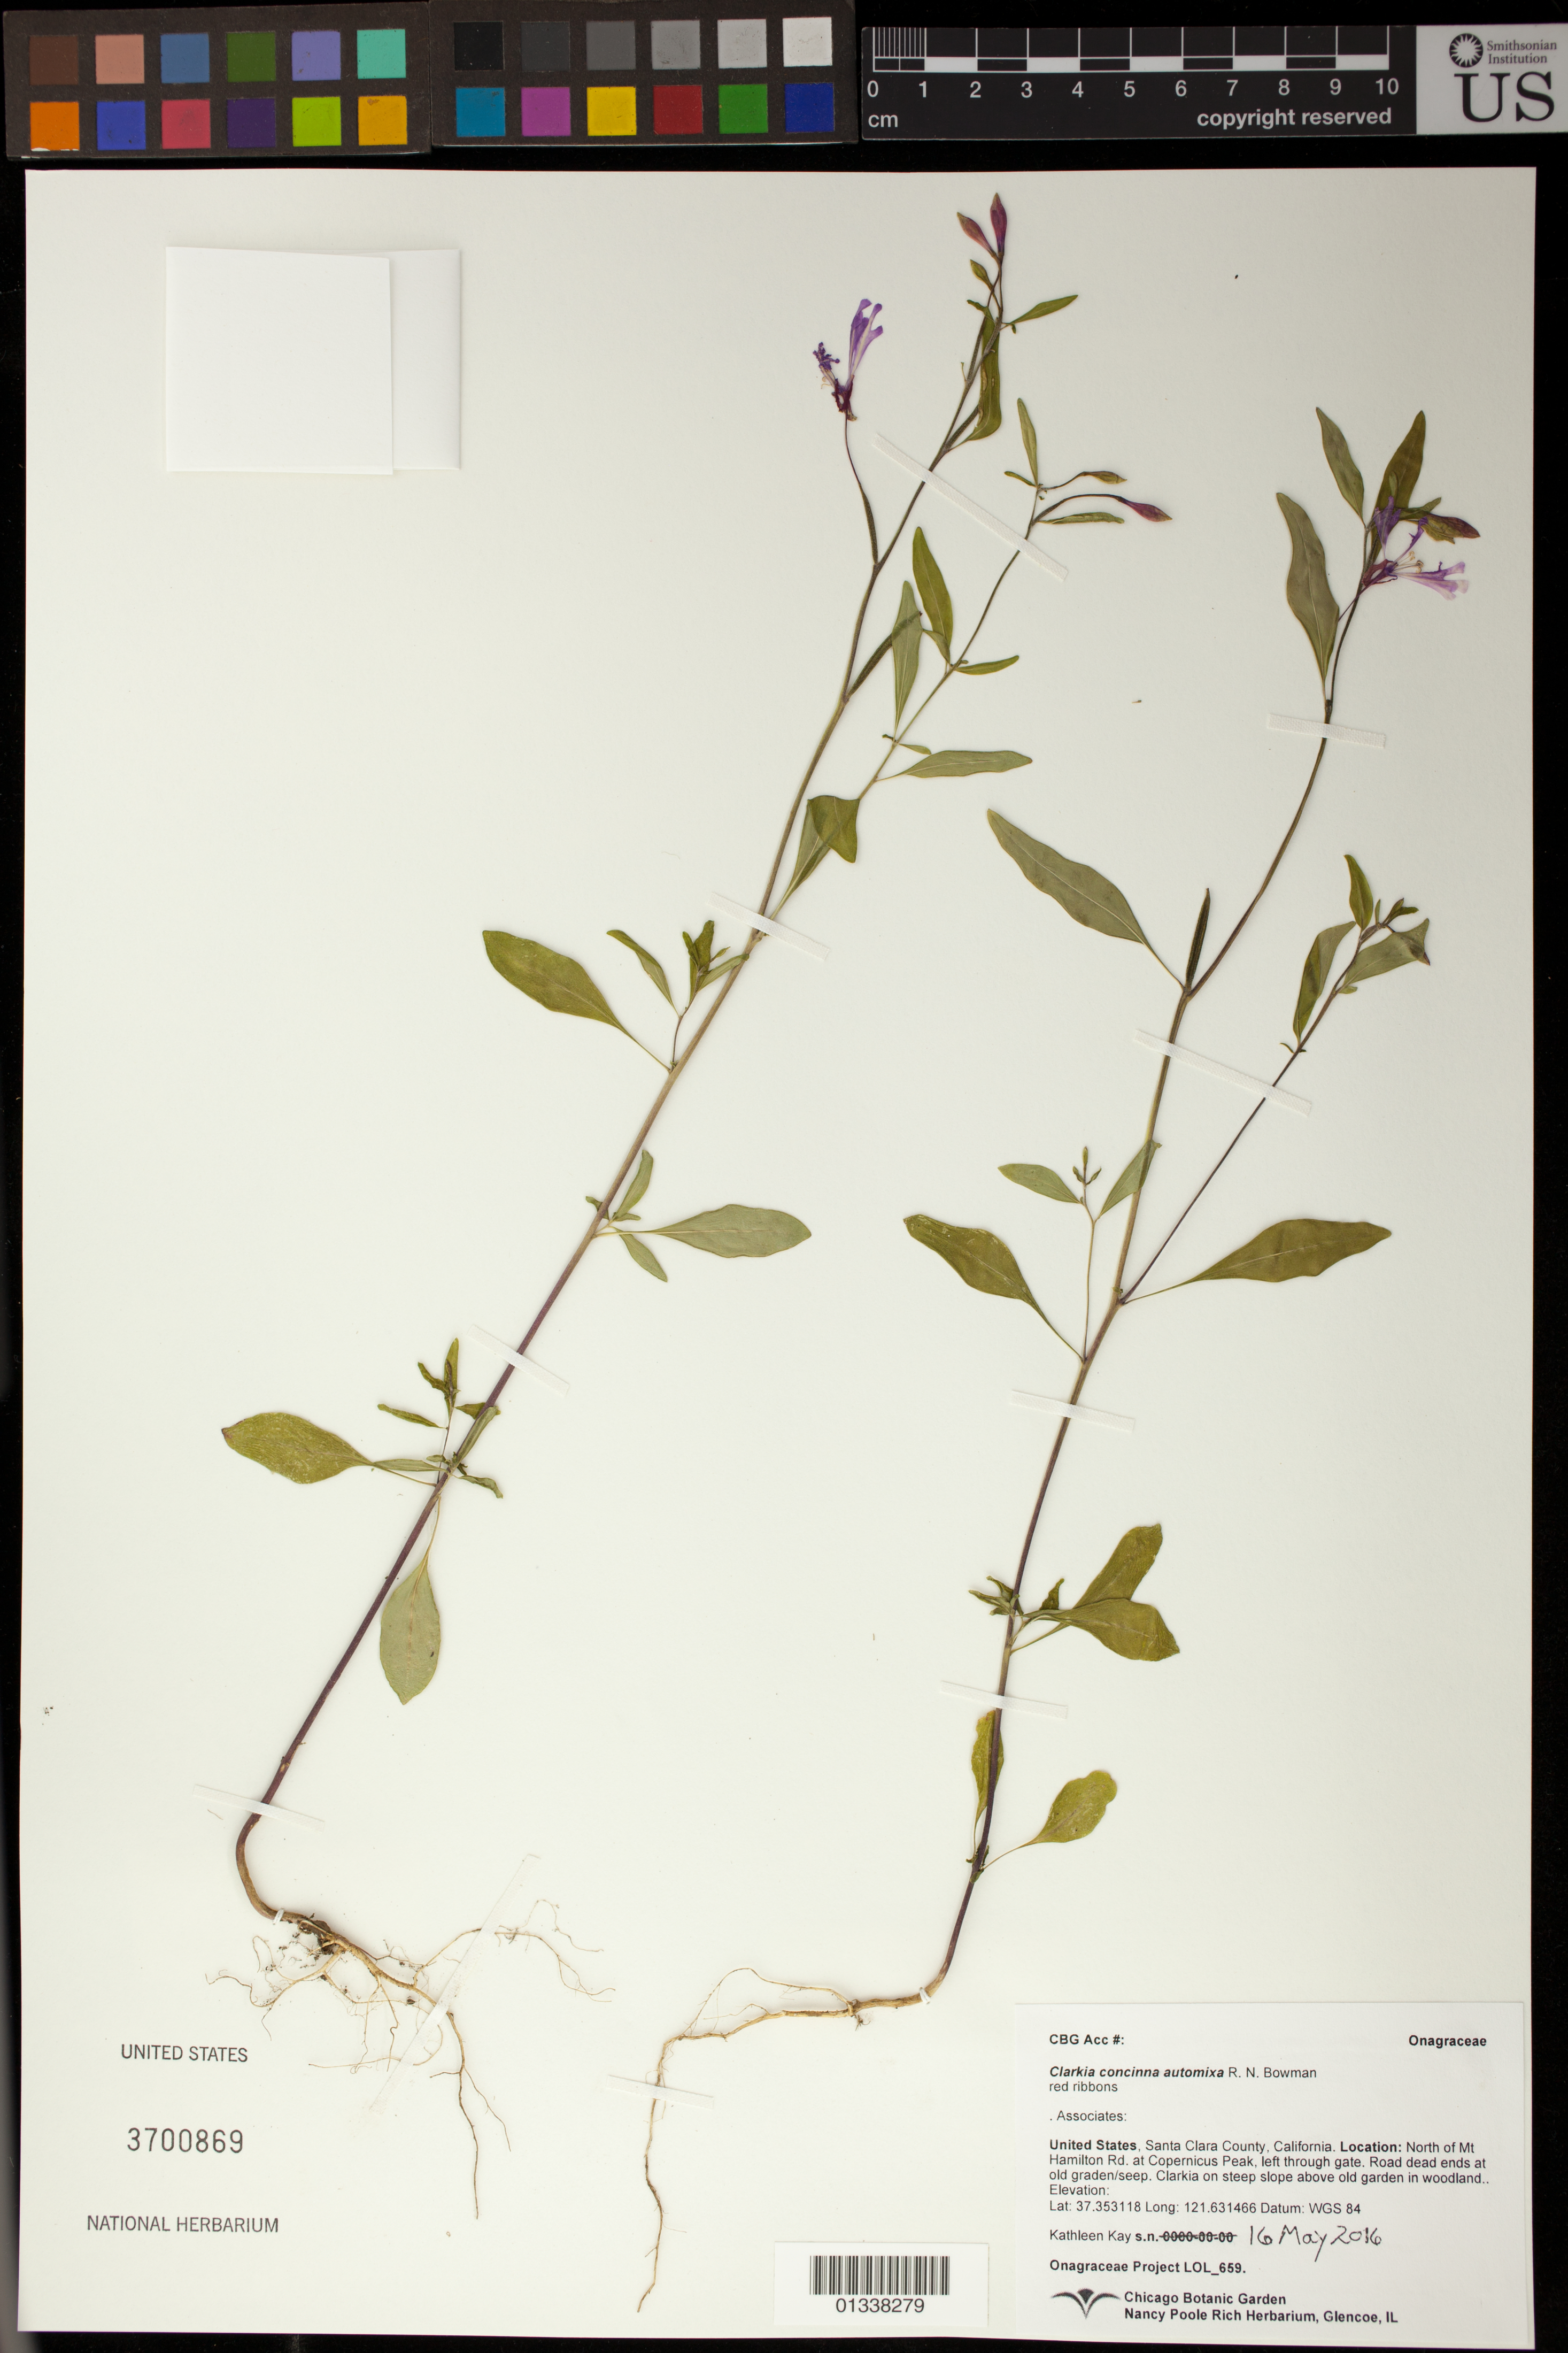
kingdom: Plantae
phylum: Tracheophyta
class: Magnoliopsida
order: Myrtales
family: Onagraceae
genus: Clarkia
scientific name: Clarkia concinna subsp. automixa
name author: R.N. Bowman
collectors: K. Kay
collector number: LOL 659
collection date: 2016-05-16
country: United States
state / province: California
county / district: Santa Clara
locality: Trumpler's Garden, North of Mt Hamilton Rd. at Copernicus Peak, left through gate. Road dead ends at old garden/seep. Clarkia on steep slope above old garden in woodland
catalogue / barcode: US 3700869